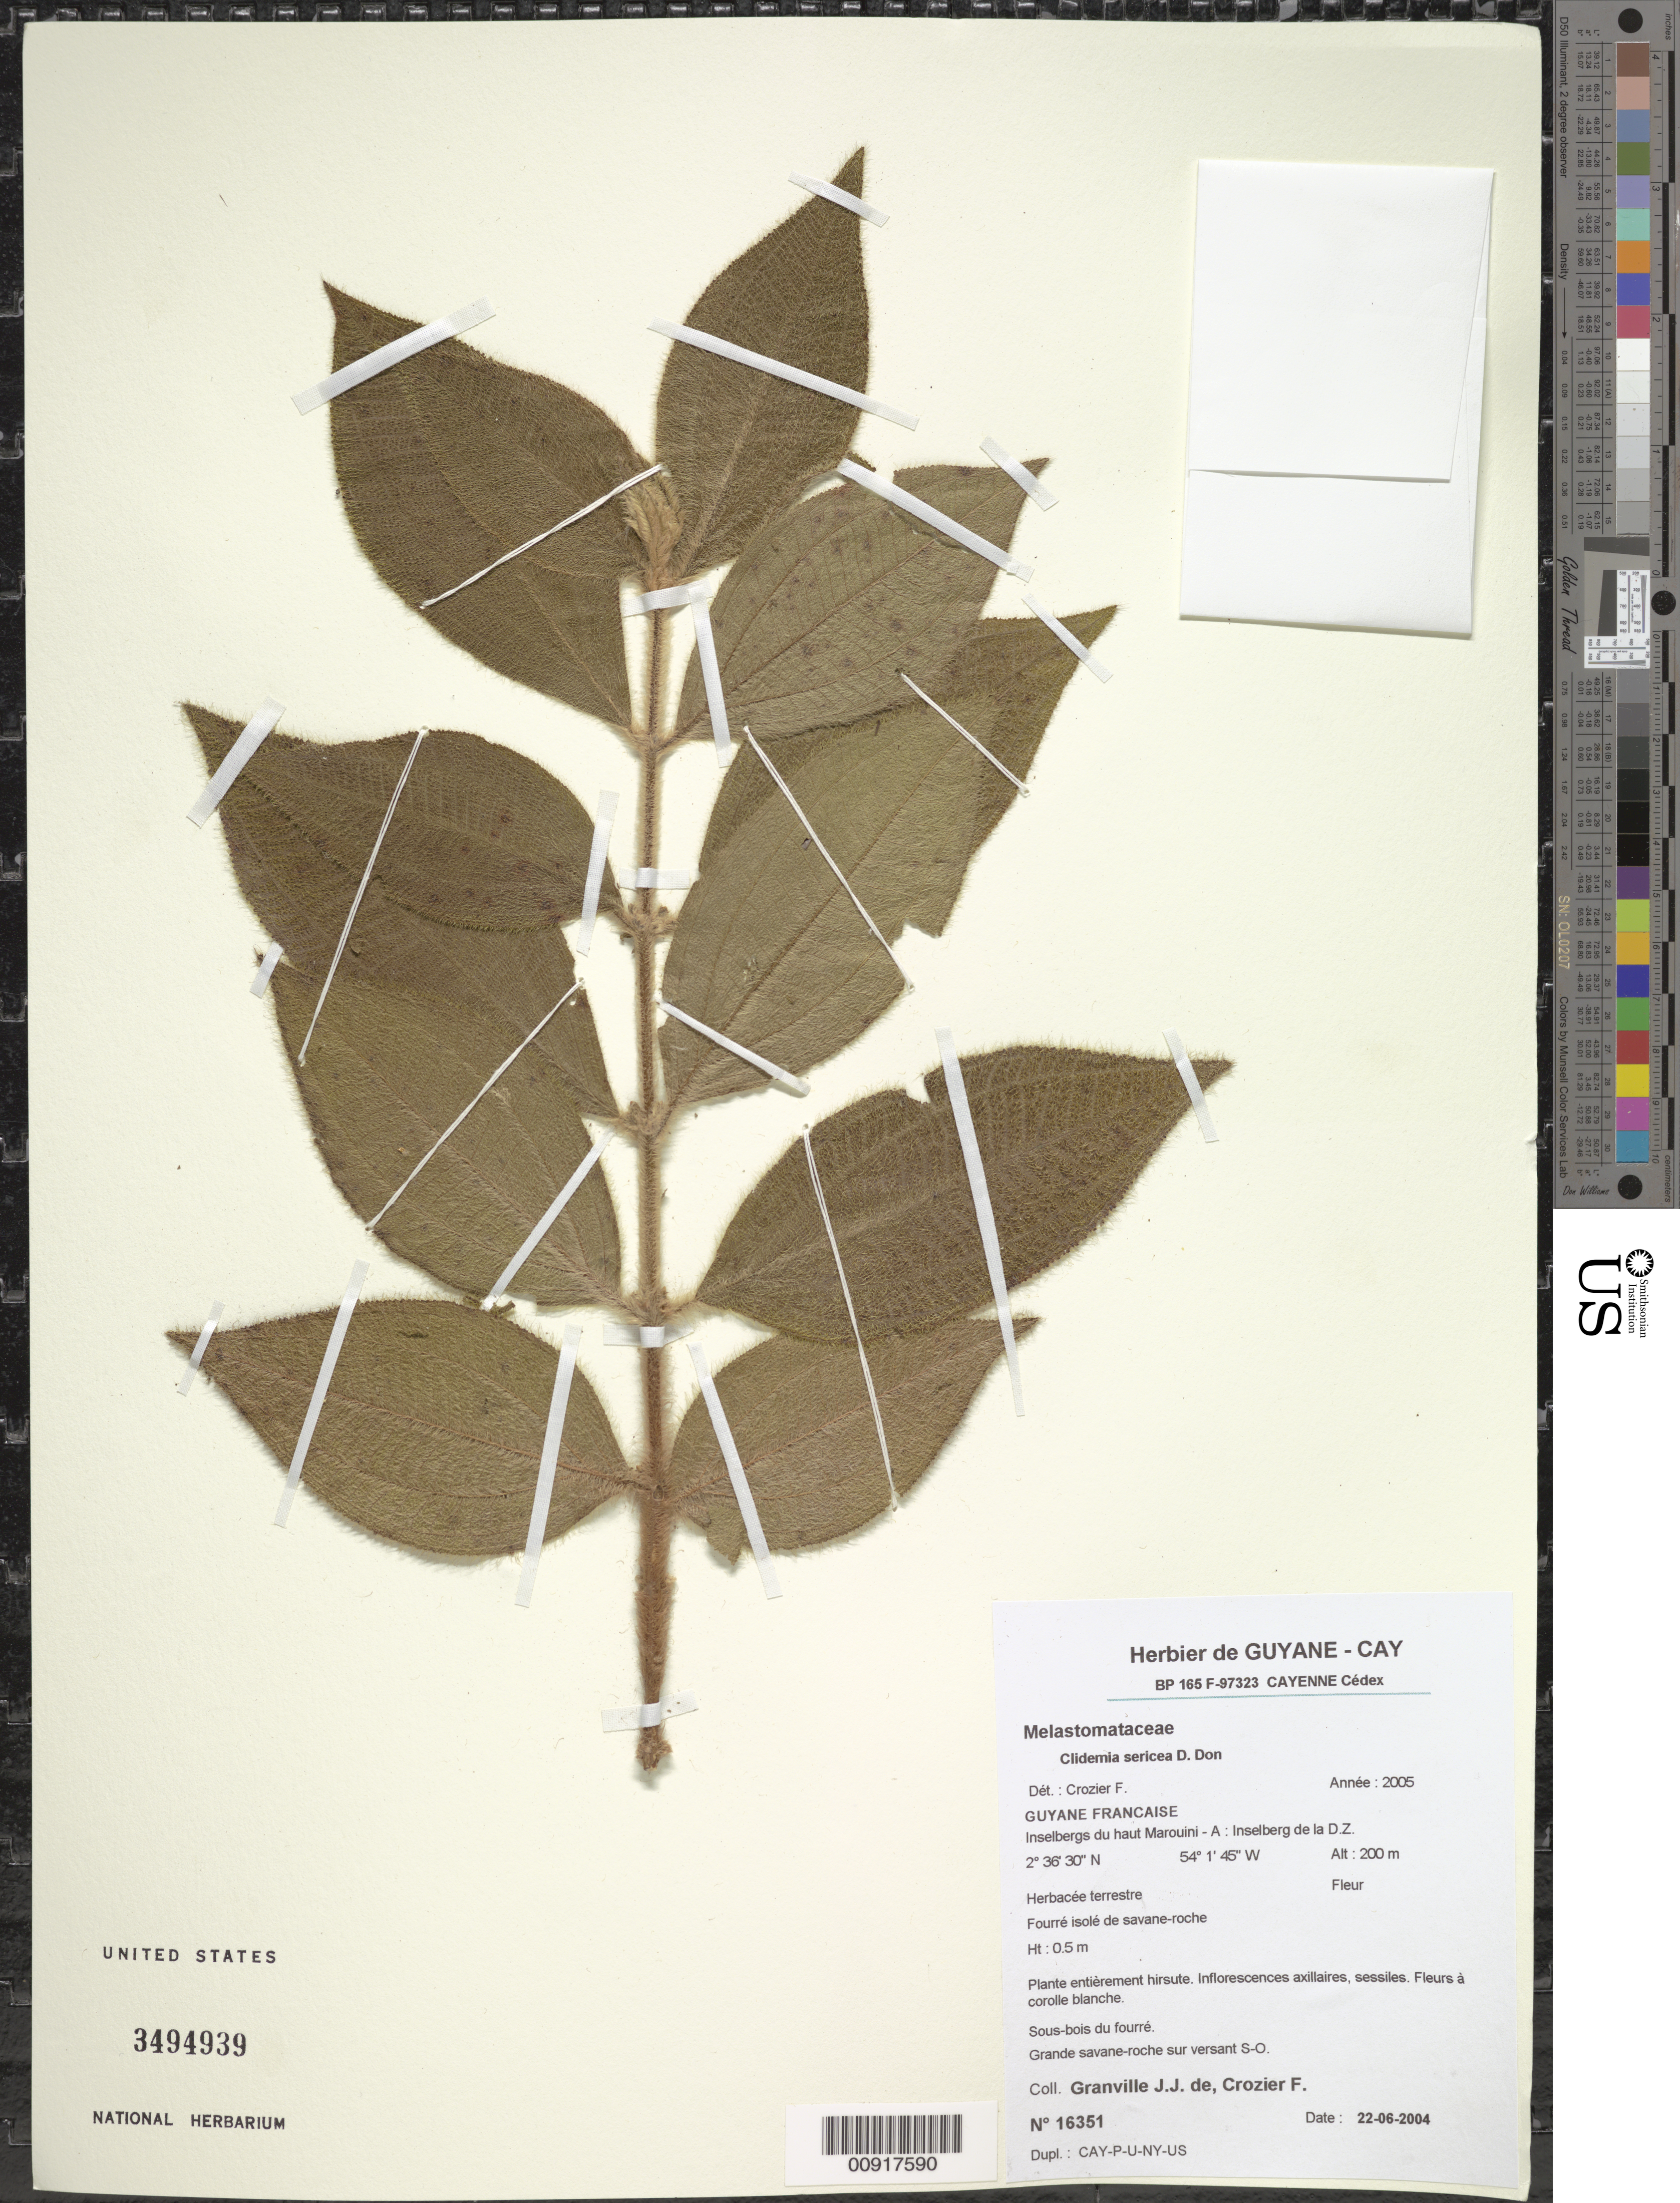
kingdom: Plantae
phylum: Tracheophyta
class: Magnoliopsida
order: Myrtales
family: Melastomataceae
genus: Clidemia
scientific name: Clidemia sericea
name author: D. Don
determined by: Crozier, F.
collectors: J.-J. de Granville & F. Crozier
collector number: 16351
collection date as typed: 22-Jun-04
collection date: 2004-06-22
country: French Guiana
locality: Haut Marouini-A; Inselberg de la D.Z.; grande savane-roche sur versant SO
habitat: Fourre isole de savane-roche; sous-bois du fourre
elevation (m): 200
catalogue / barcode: US 3494939